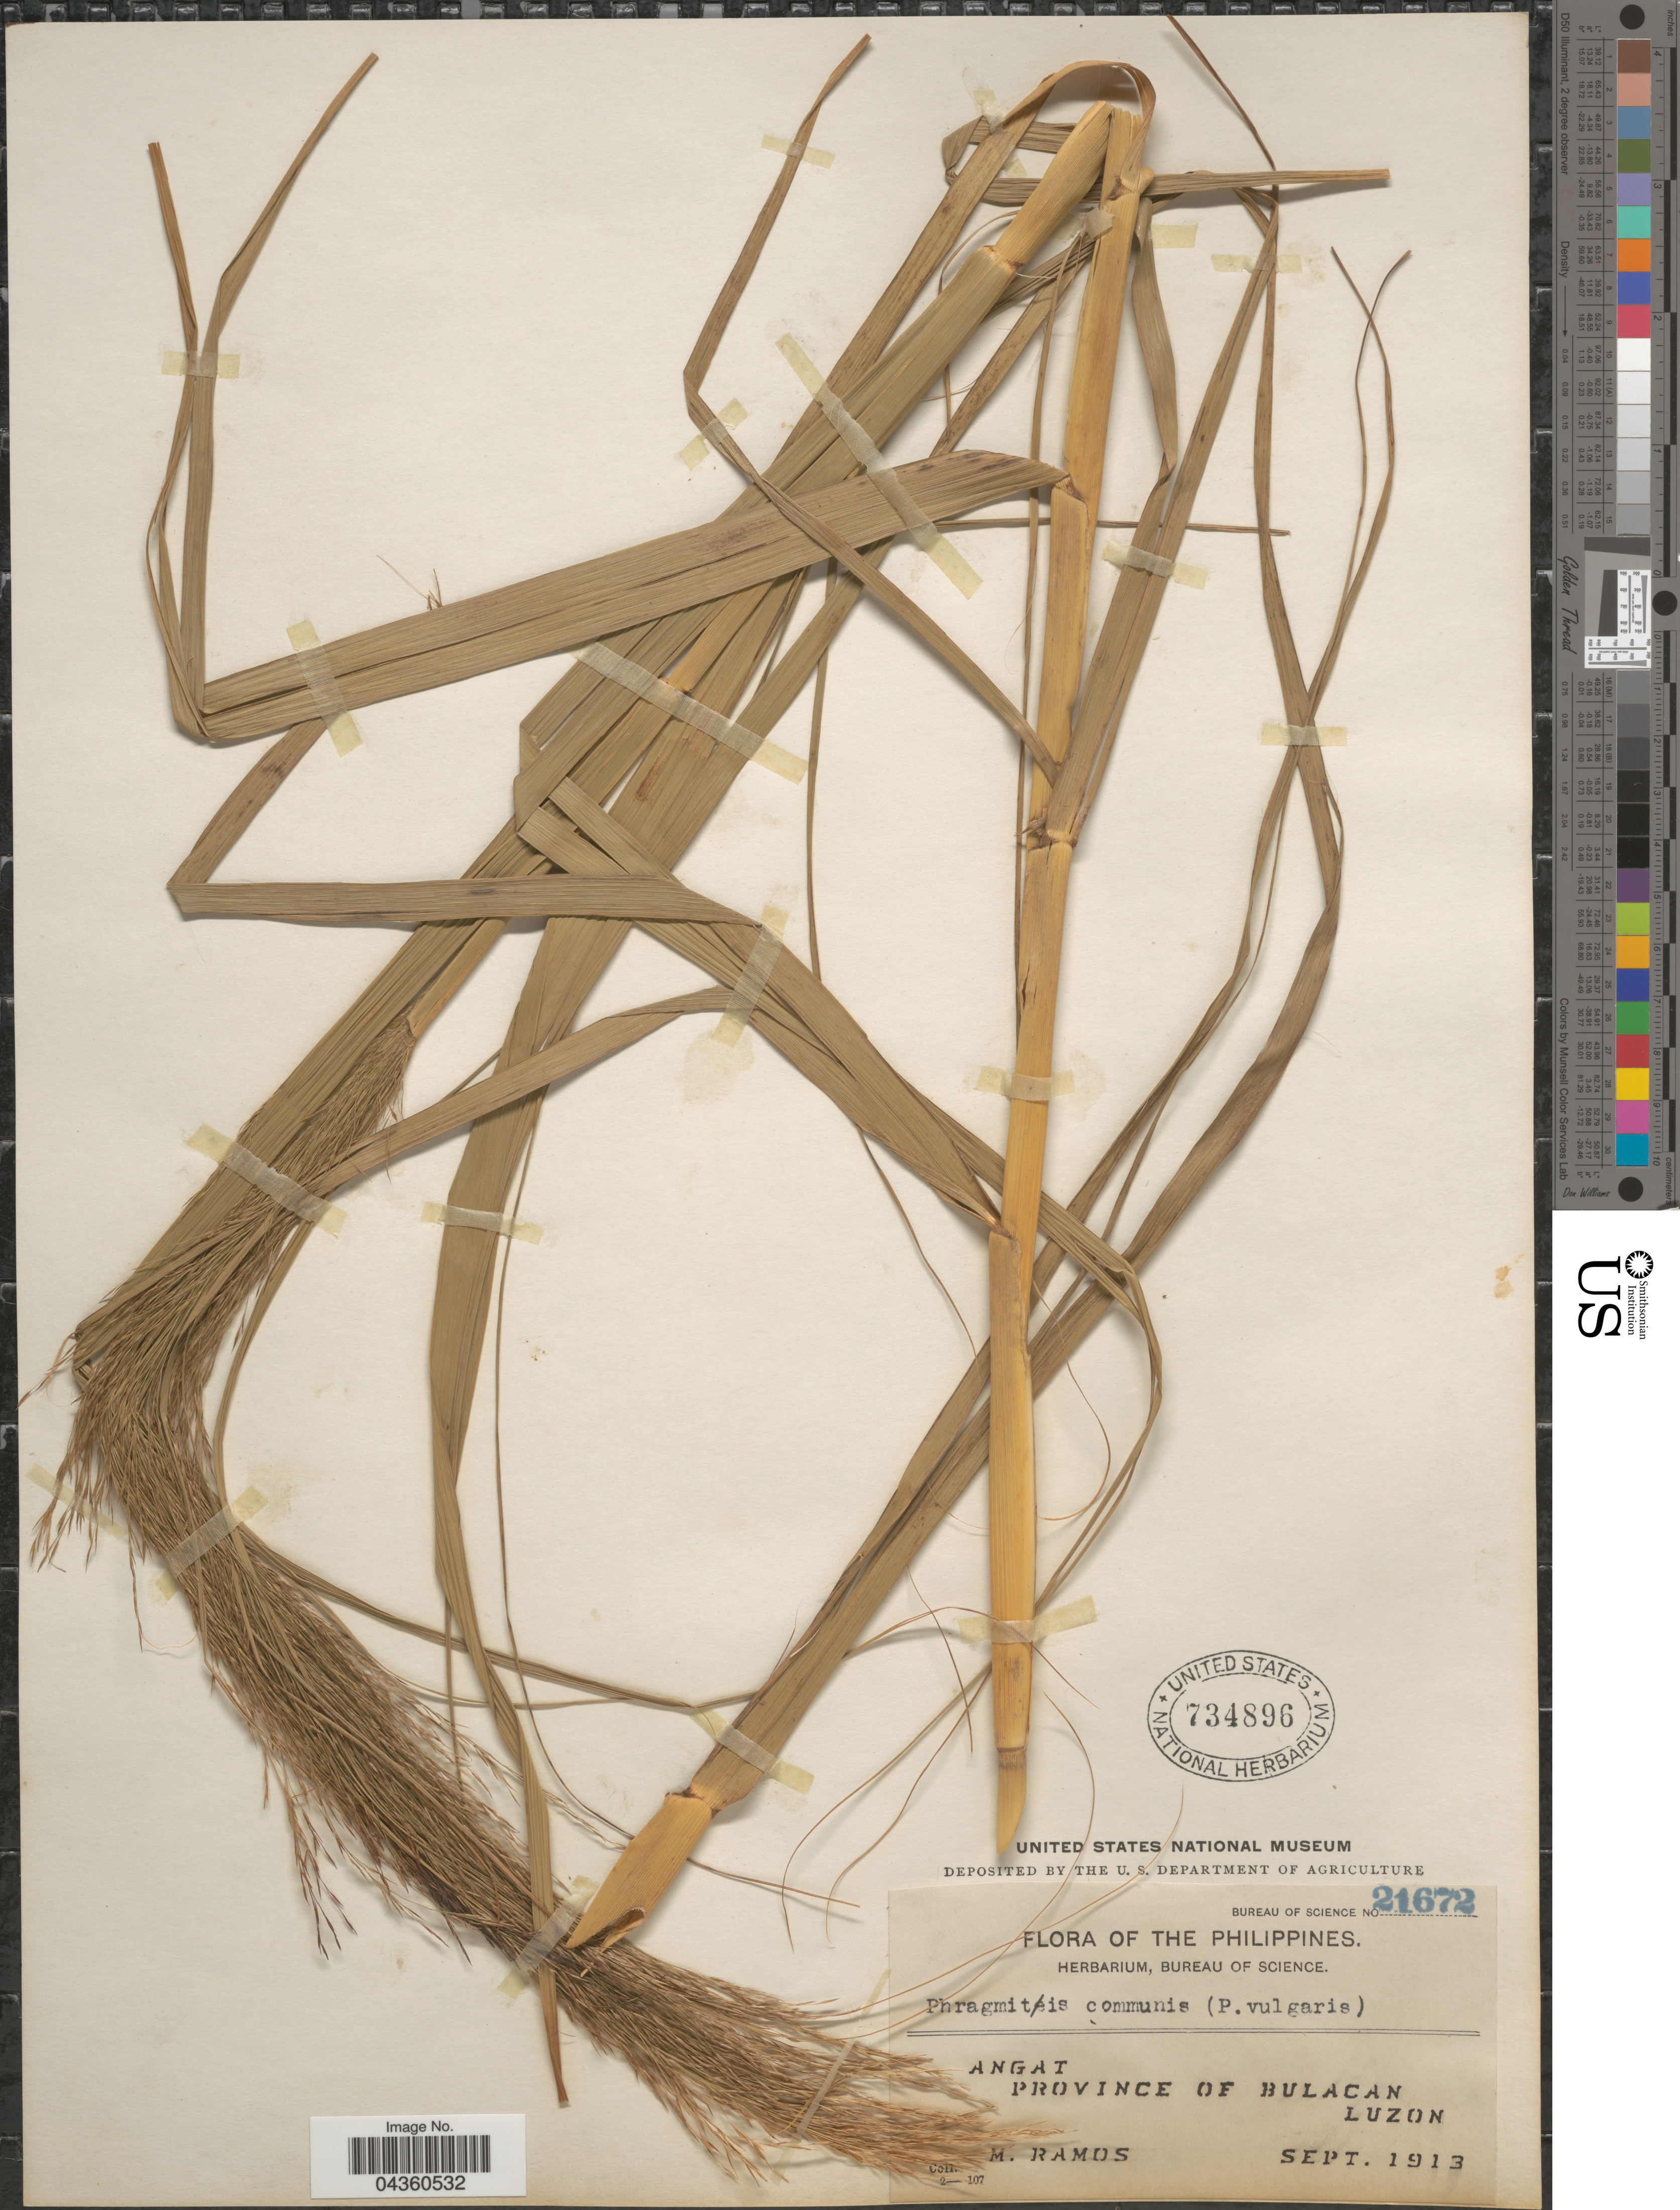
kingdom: Plantae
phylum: Tracheophyta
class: Liliopsida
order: Poales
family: Poaceae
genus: Phragmites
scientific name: Phragmites karka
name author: (Retz.) Trin. ex Steud.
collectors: M. Ramos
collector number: Bureau of Science 21672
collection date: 1913-09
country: Philippines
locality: Angat. Province of Bulacan. Luzon.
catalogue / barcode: US 734896